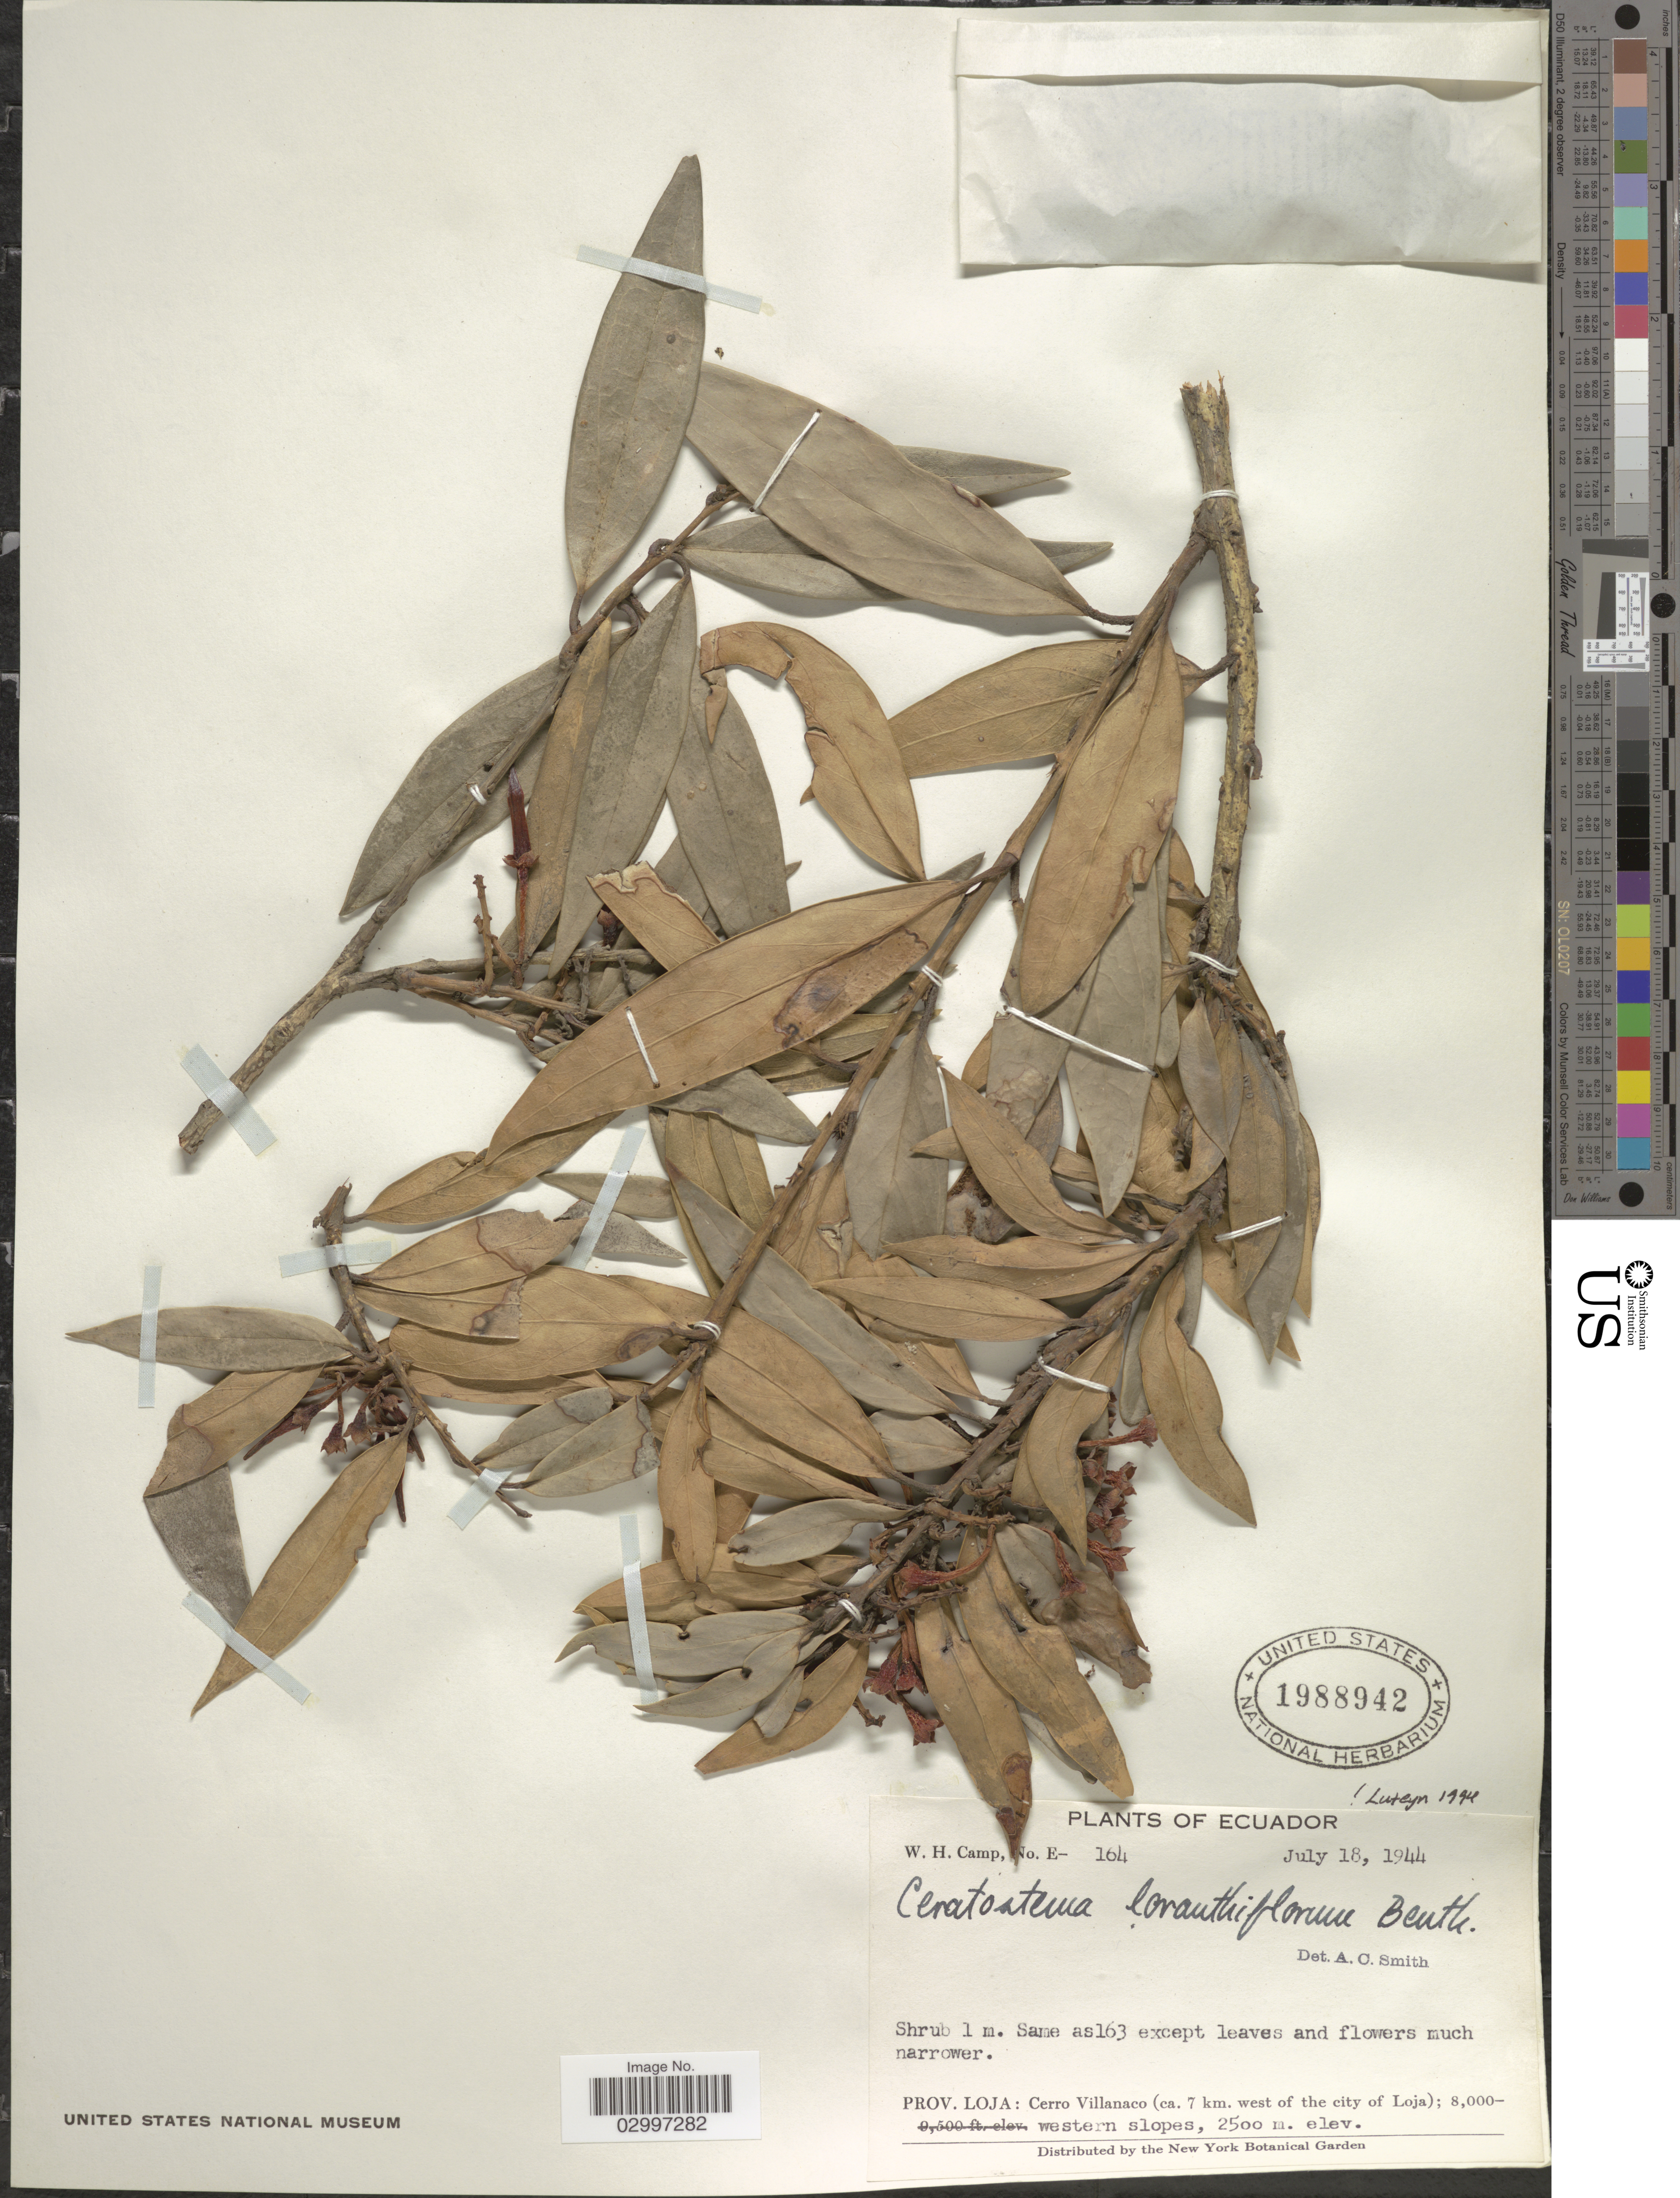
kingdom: Plantae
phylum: Tracheophyta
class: Magnoliopsida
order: Ericales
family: Ericaceae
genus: Ceratostema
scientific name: Ceratostema loranthiflorum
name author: Benth.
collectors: W. H. Camp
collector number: E-164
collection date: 1944-07-18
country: Ecuador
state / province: Loja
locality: Cerro Villanaco (ca. 7 km. west of the city of Loja), western slopes.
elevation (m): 2500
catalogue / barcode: US 1988942